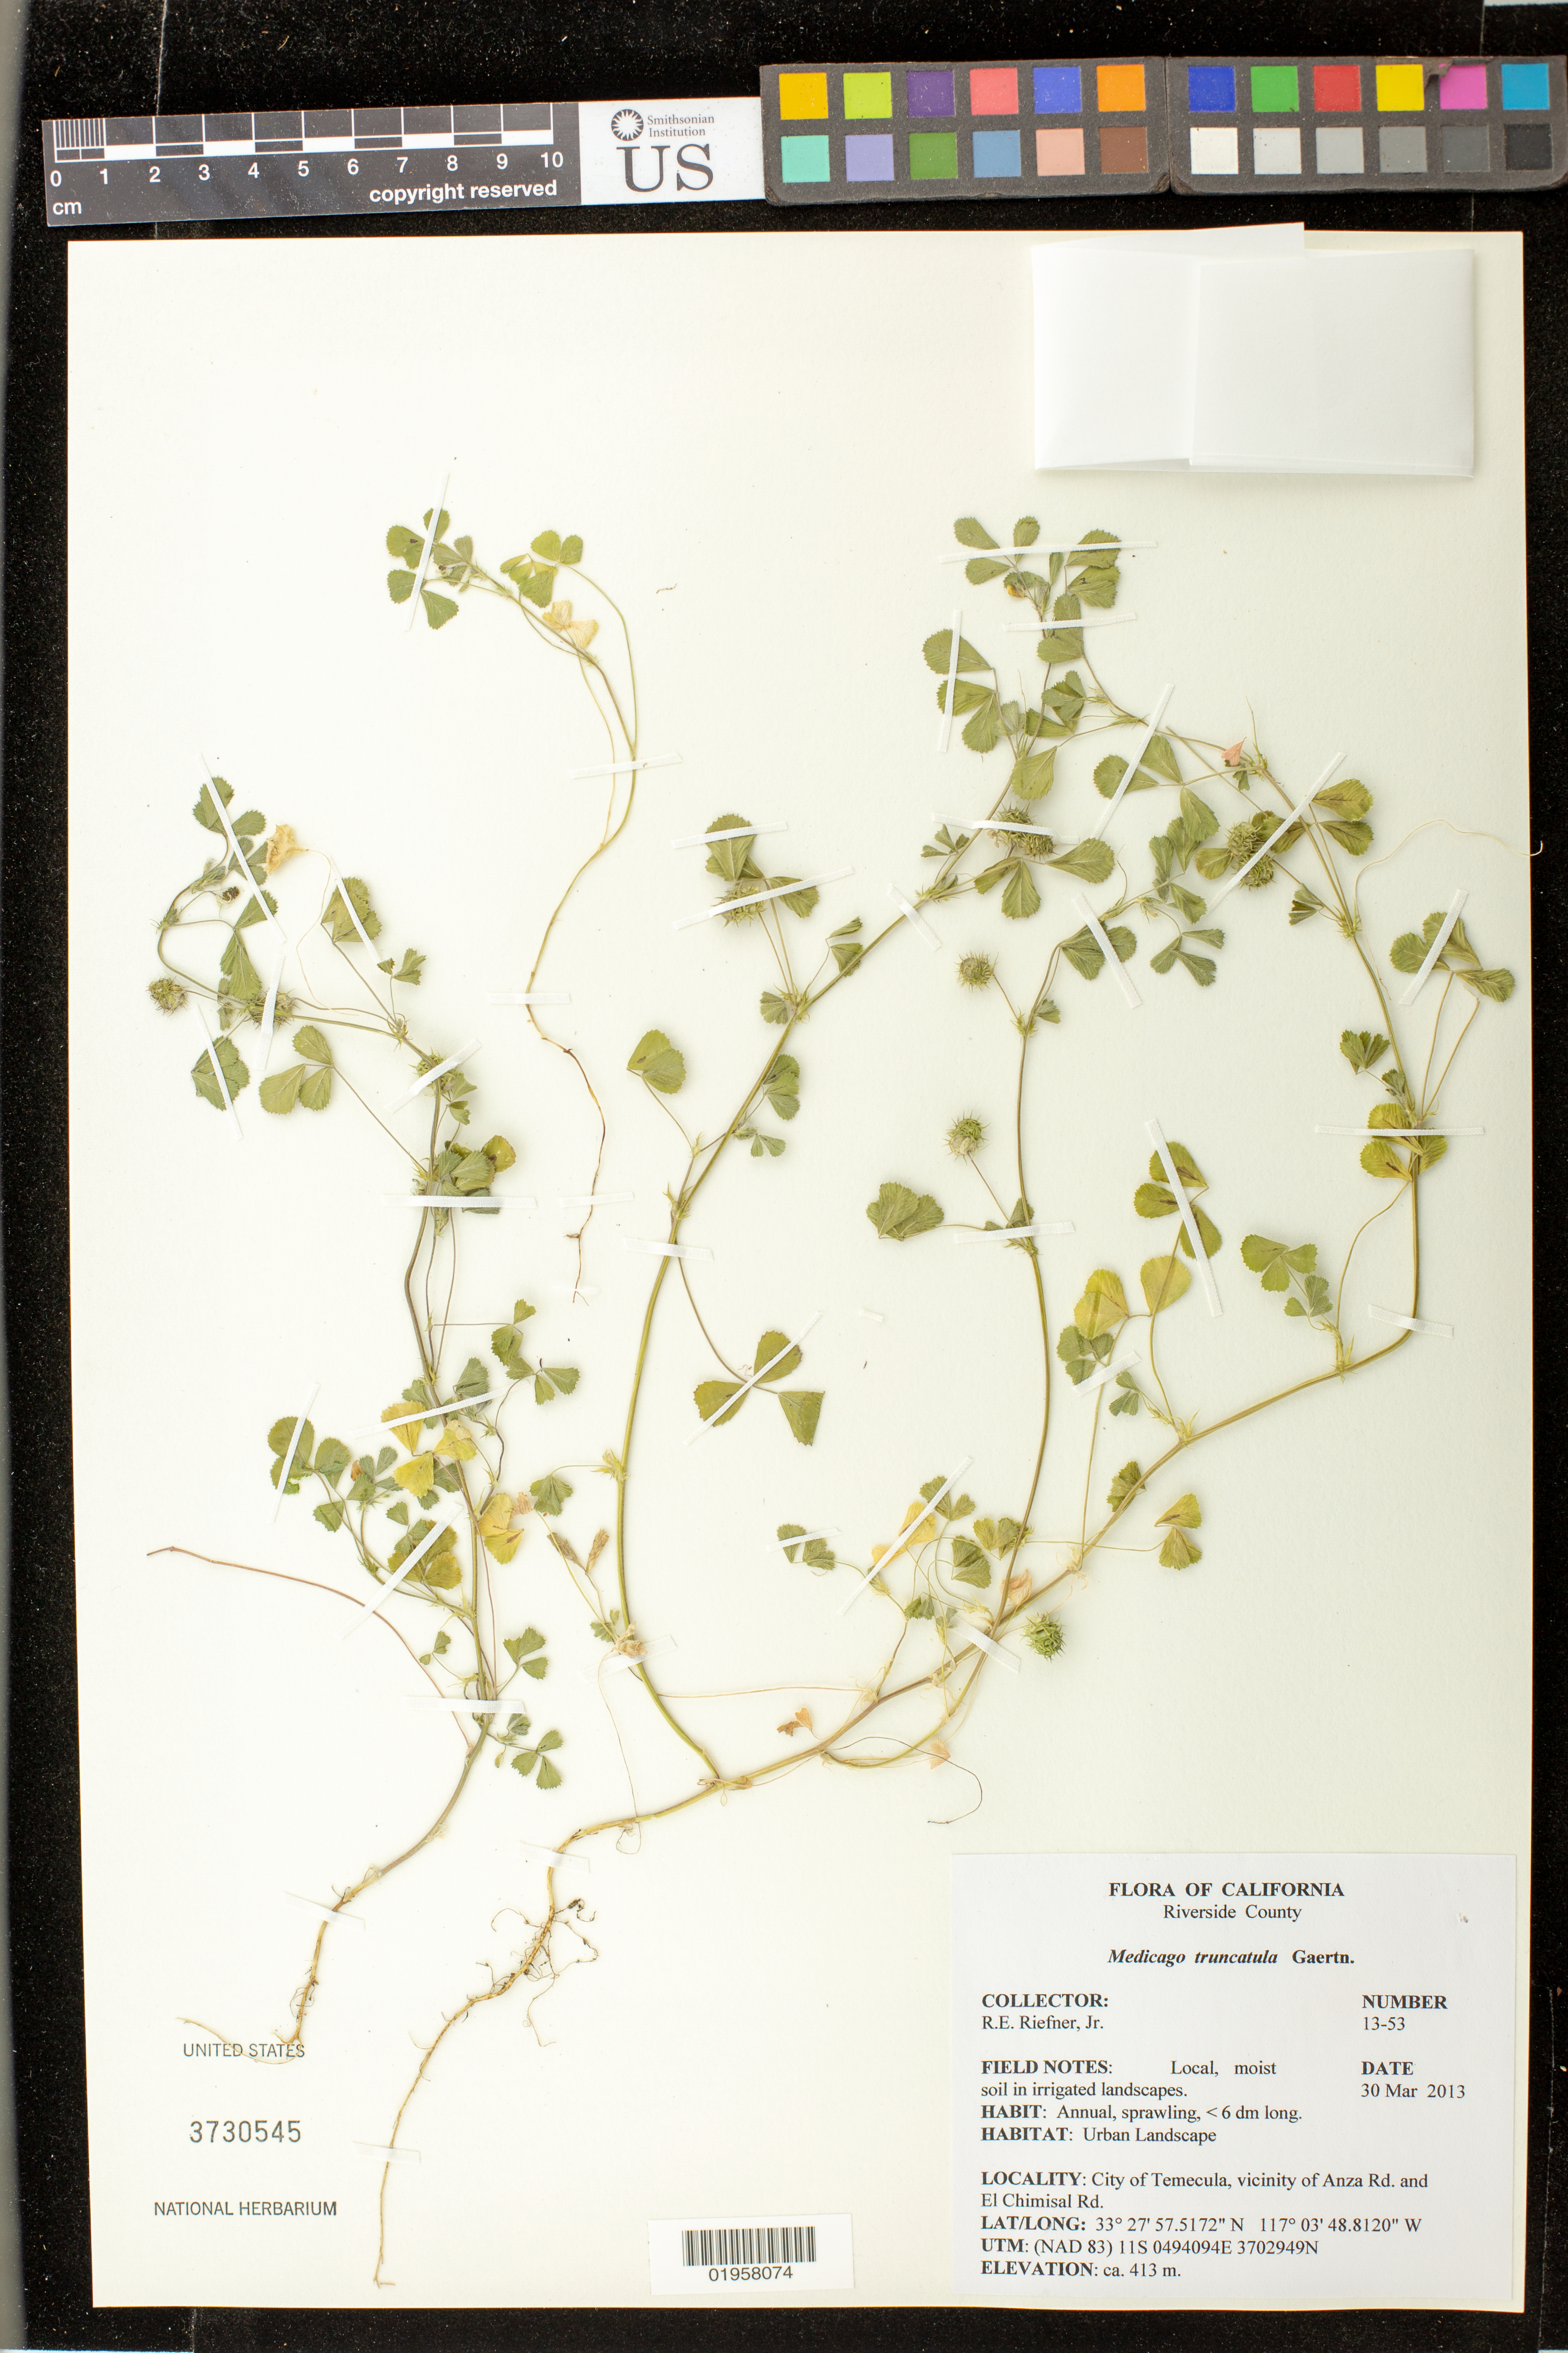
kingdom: Plantae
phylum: Tracheophyta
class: Magnoliopsida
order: Fabales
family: Fabaceae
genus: Medicago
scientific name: Medicago truncatula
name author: Gaertn.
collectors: R. Riefner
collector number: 13-53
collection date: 2013-03-30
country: United States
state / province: California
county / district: Riverside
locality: City of Temecula, vicinity of Anza Rd. and El Chimisal Rd.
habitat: Local, moist soil in irrigated landscapes. Urban landscape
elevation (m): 413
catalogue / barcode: US 3730545